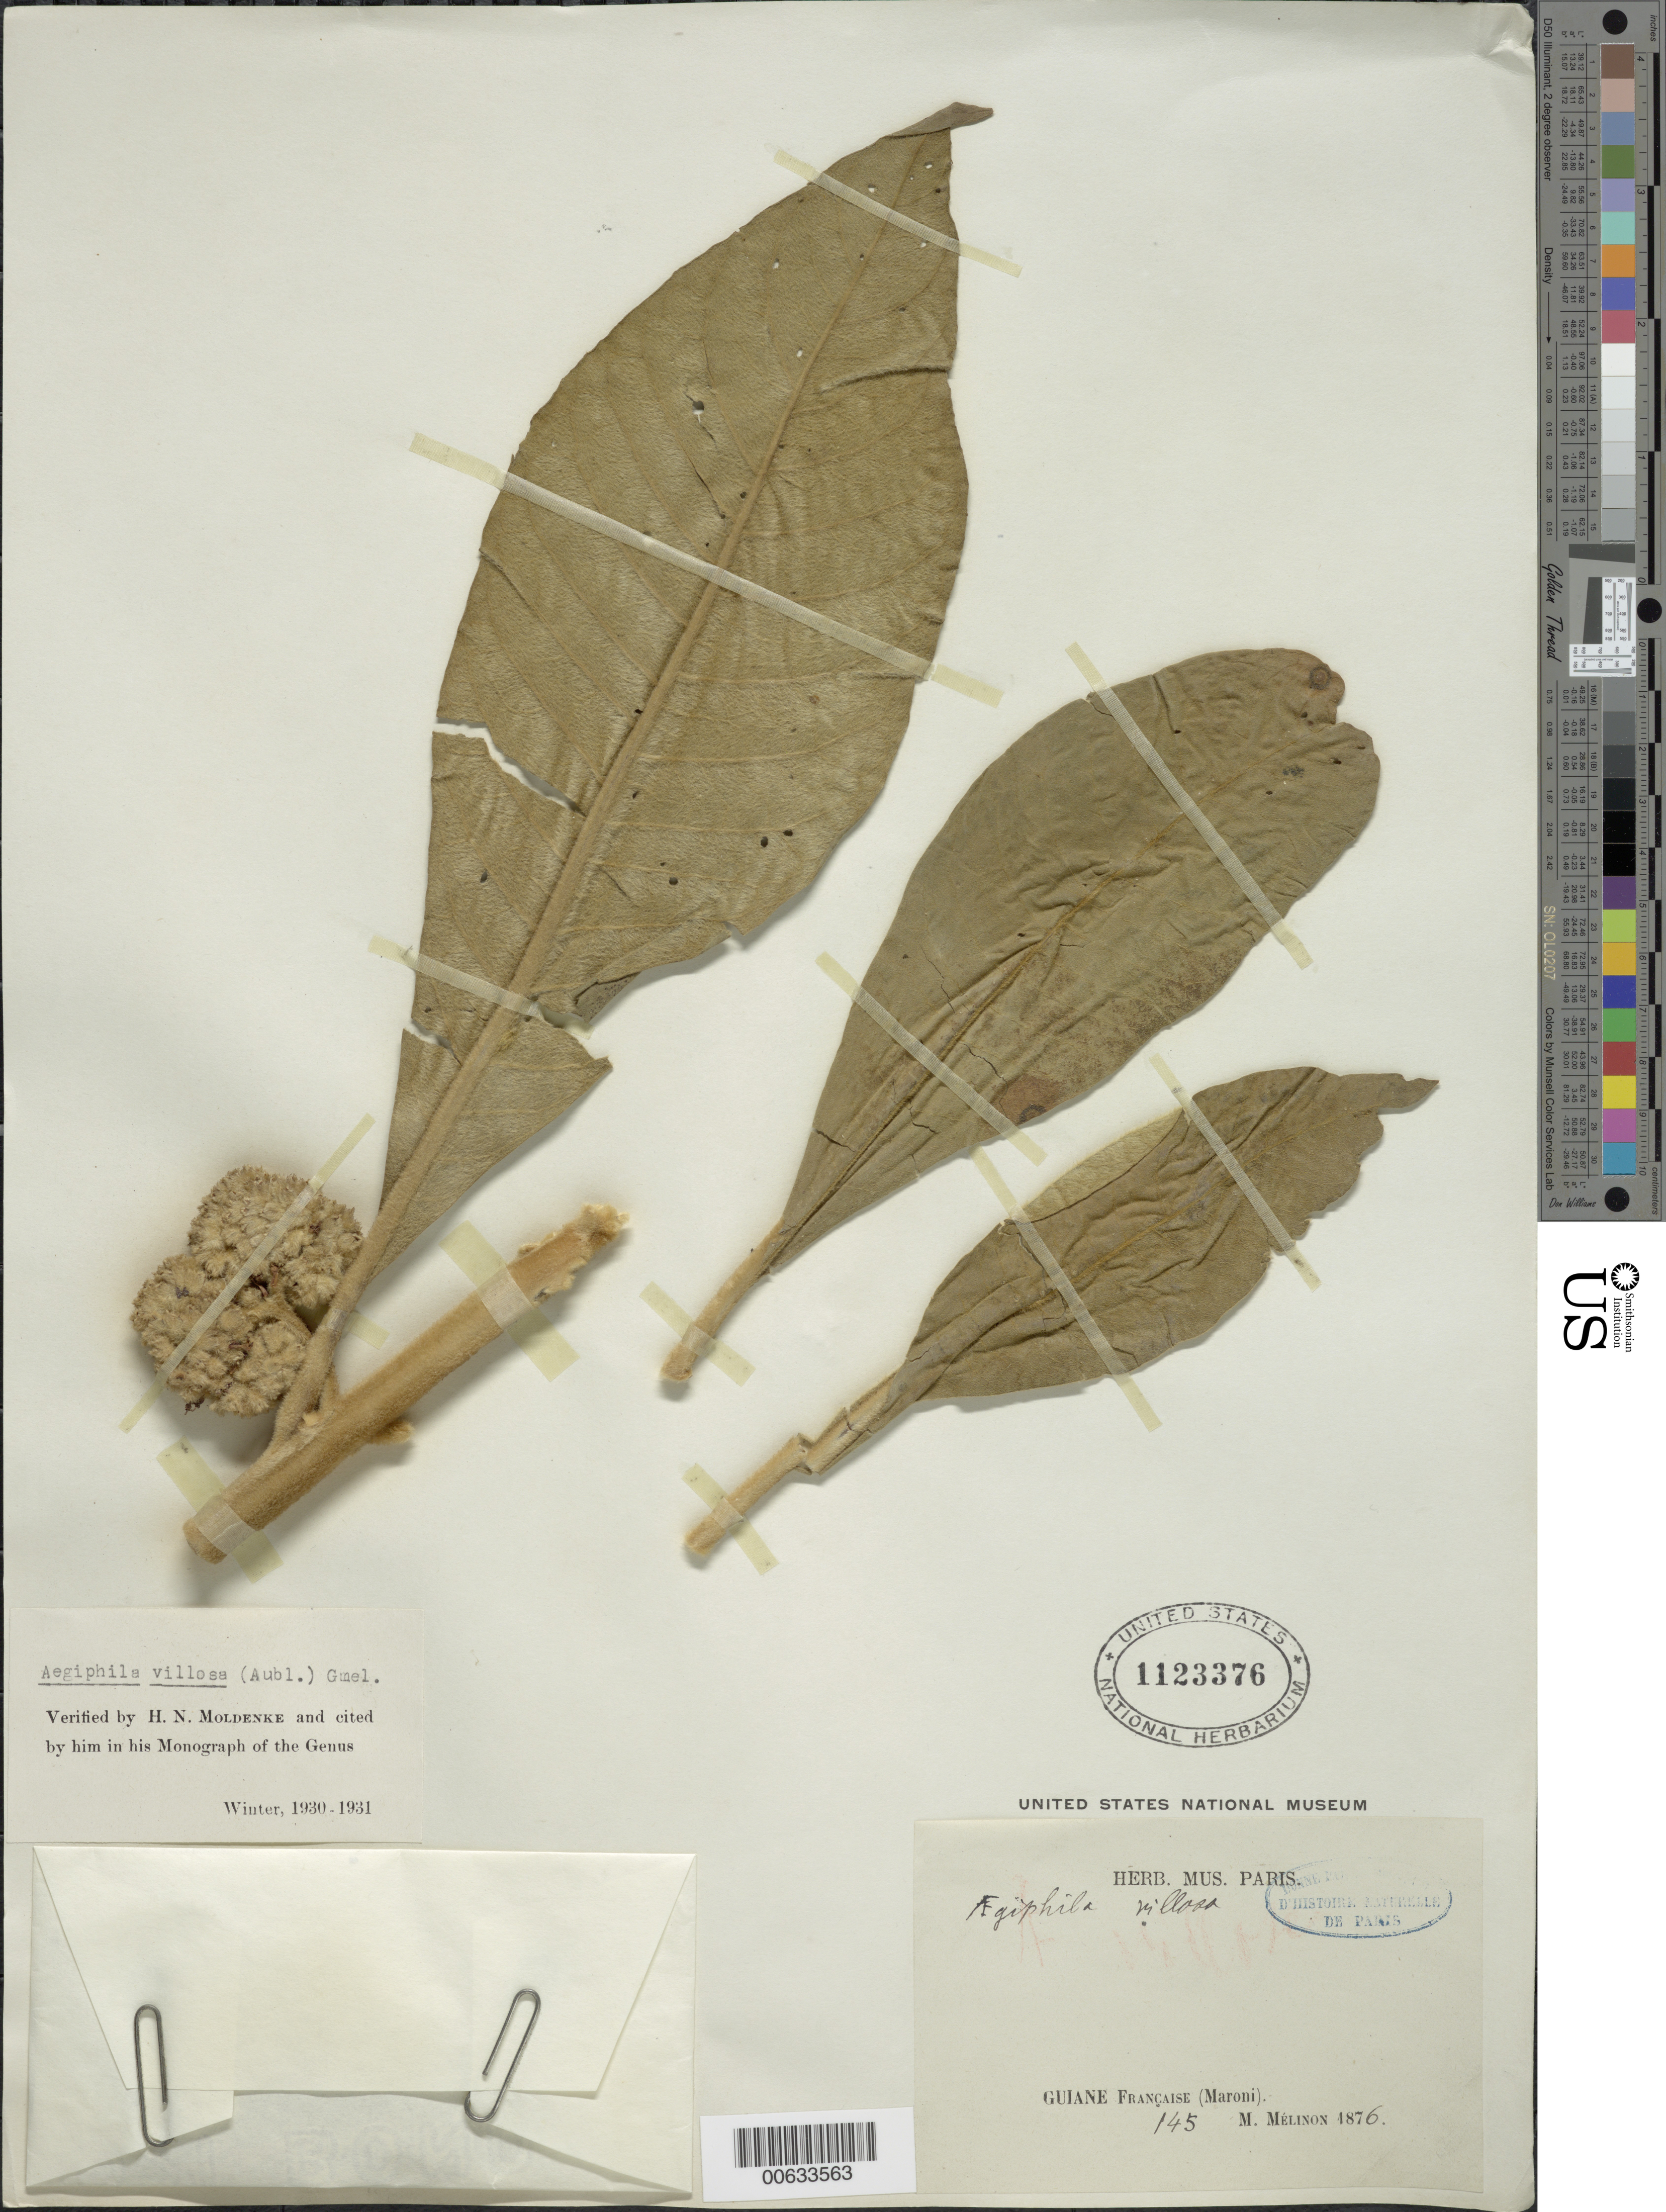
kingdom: Plantae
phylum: Tracheophyta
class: Magnoliopsida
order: Lamiales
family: Lamiaceae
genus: Aegiphila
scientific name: Aegiphila villosa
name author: (Aubl.) J.F. Gmel.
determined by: Moldenke, H. N.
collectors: E. Mélinon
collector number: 145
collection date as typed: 1876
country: French Guiana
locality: Maroni R.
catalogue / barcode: US 1123376